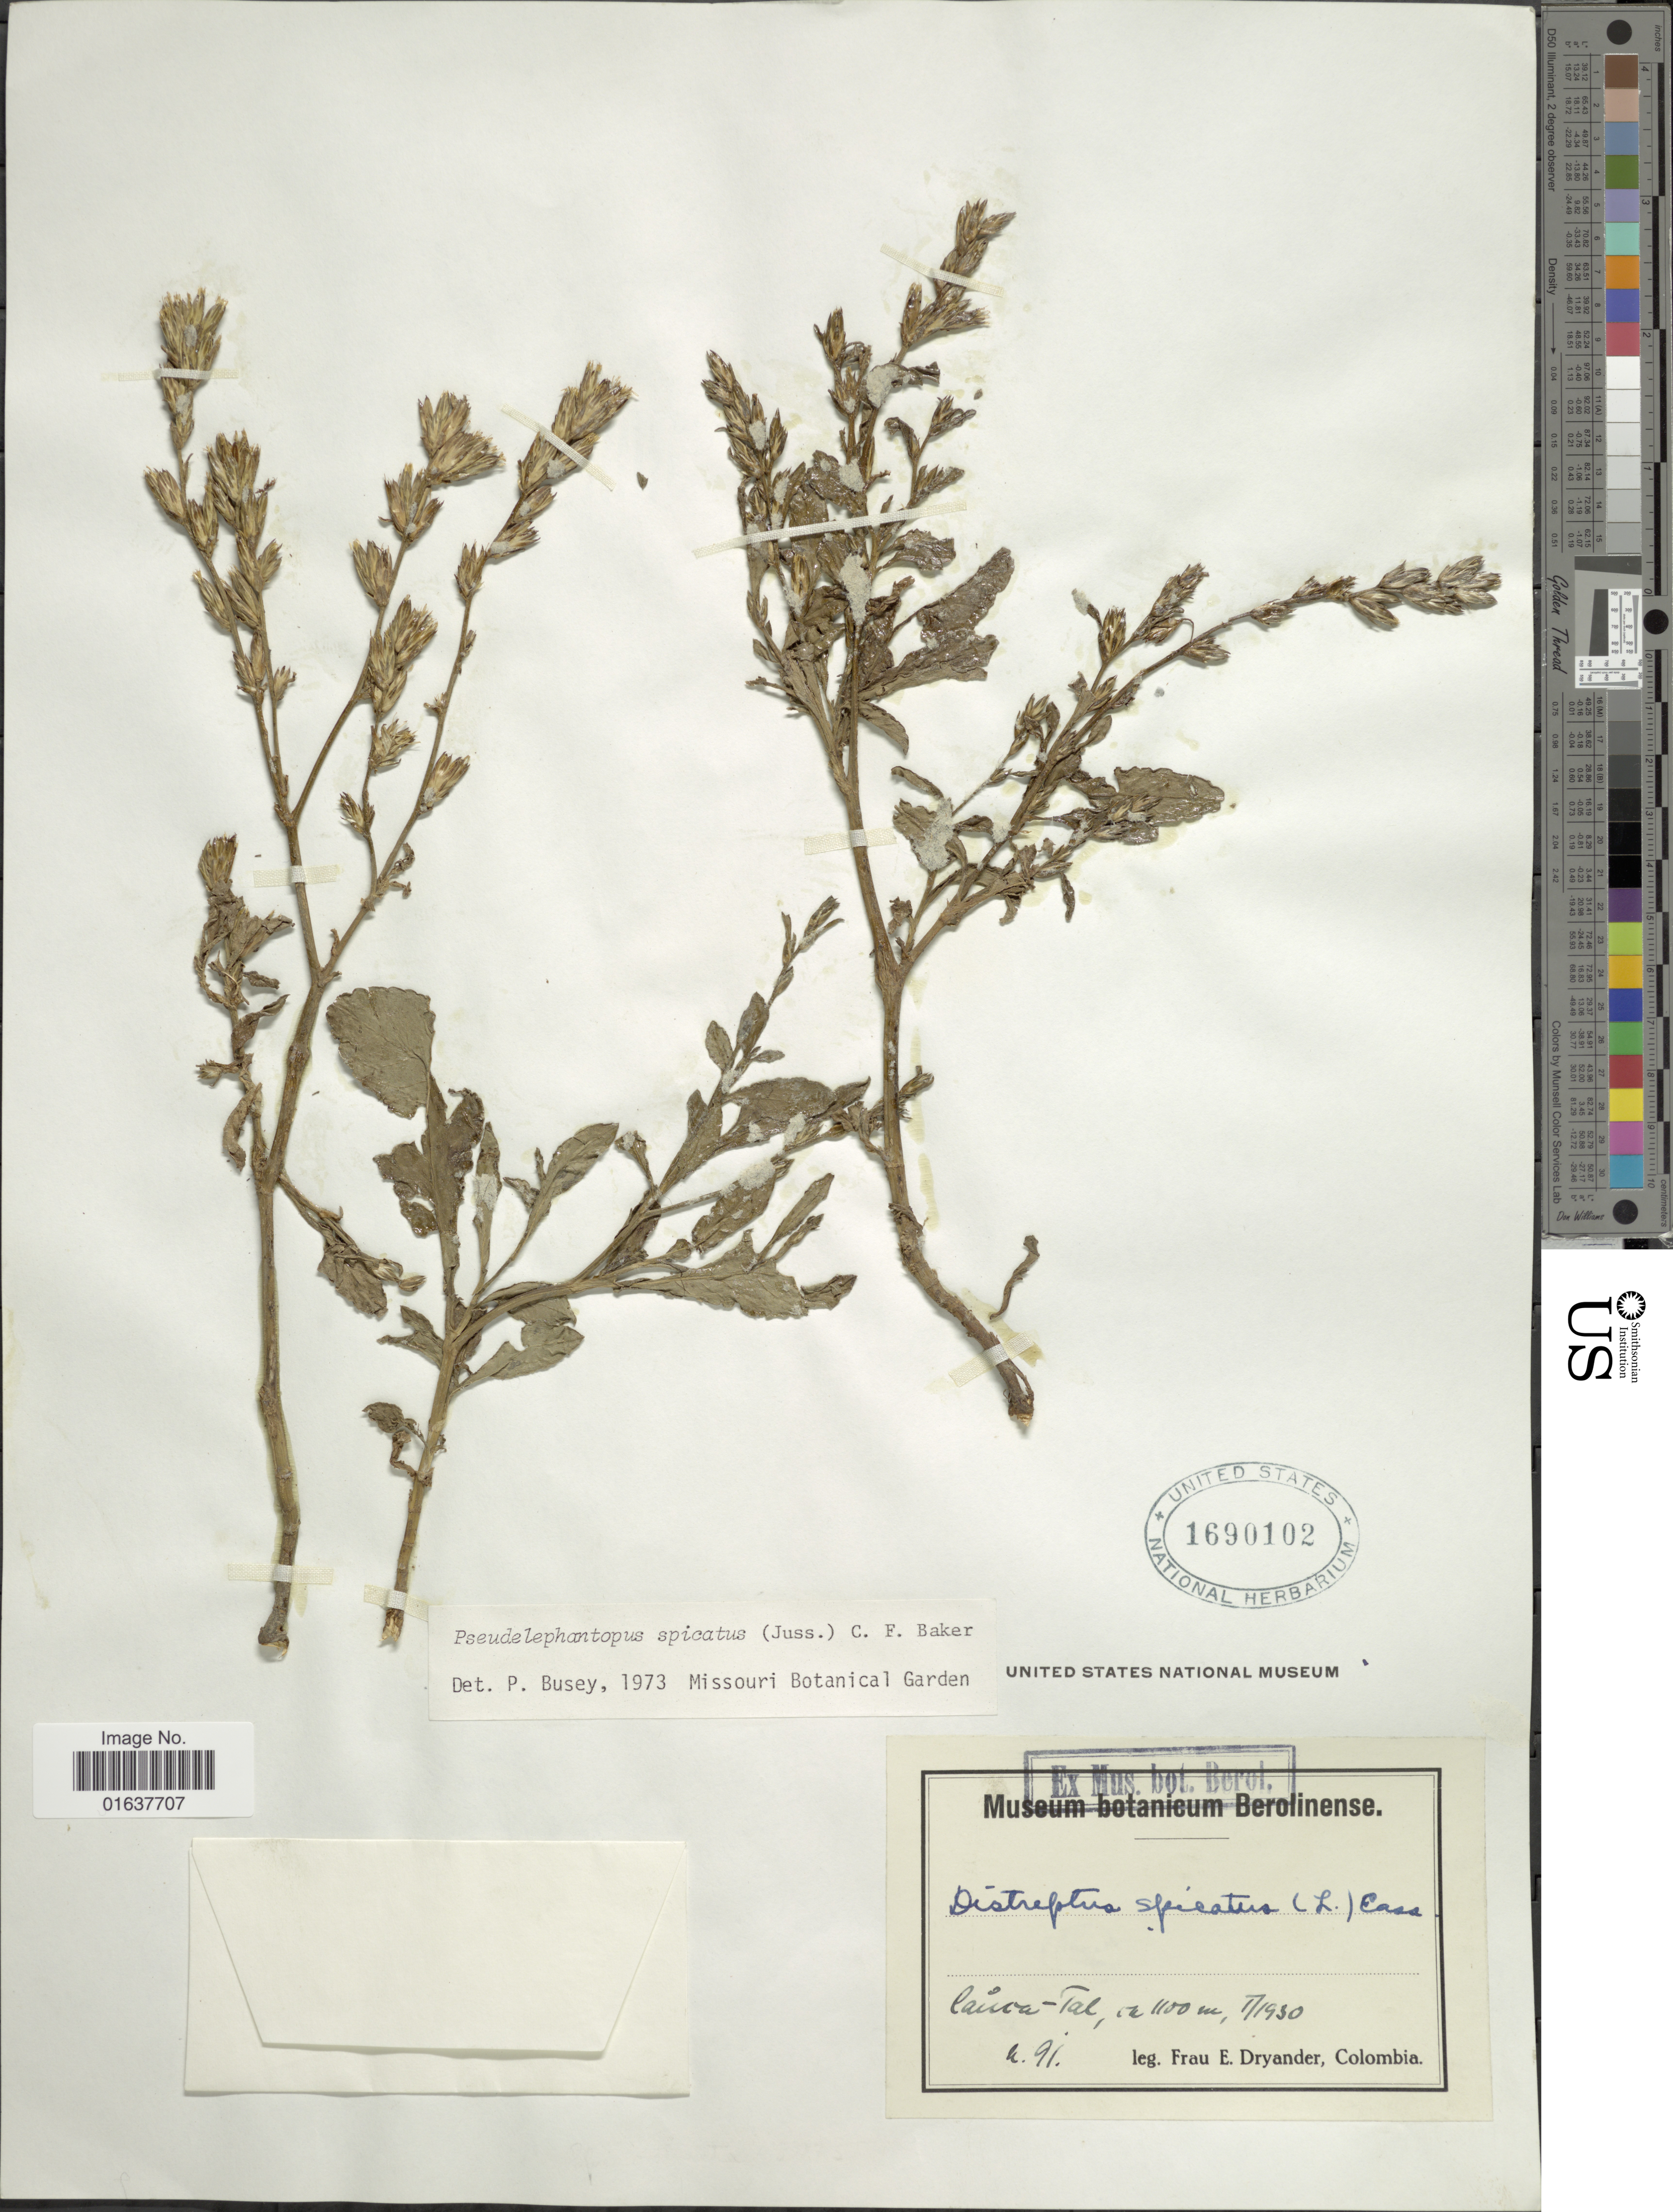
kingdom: Plantae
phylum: Tracheophyta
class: Magnoliopsida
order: Asterales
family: Asteraceae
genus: Pseudelephantopus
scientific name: Pseudelephantopus spicatus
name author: (Juss. ex Aubl.) C.F. Baker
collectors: F. Dryander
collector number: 91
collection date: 1930-01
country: Colombia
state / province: Cauca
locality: Cauca-Tal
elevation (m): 1100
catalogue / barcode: US 1690102